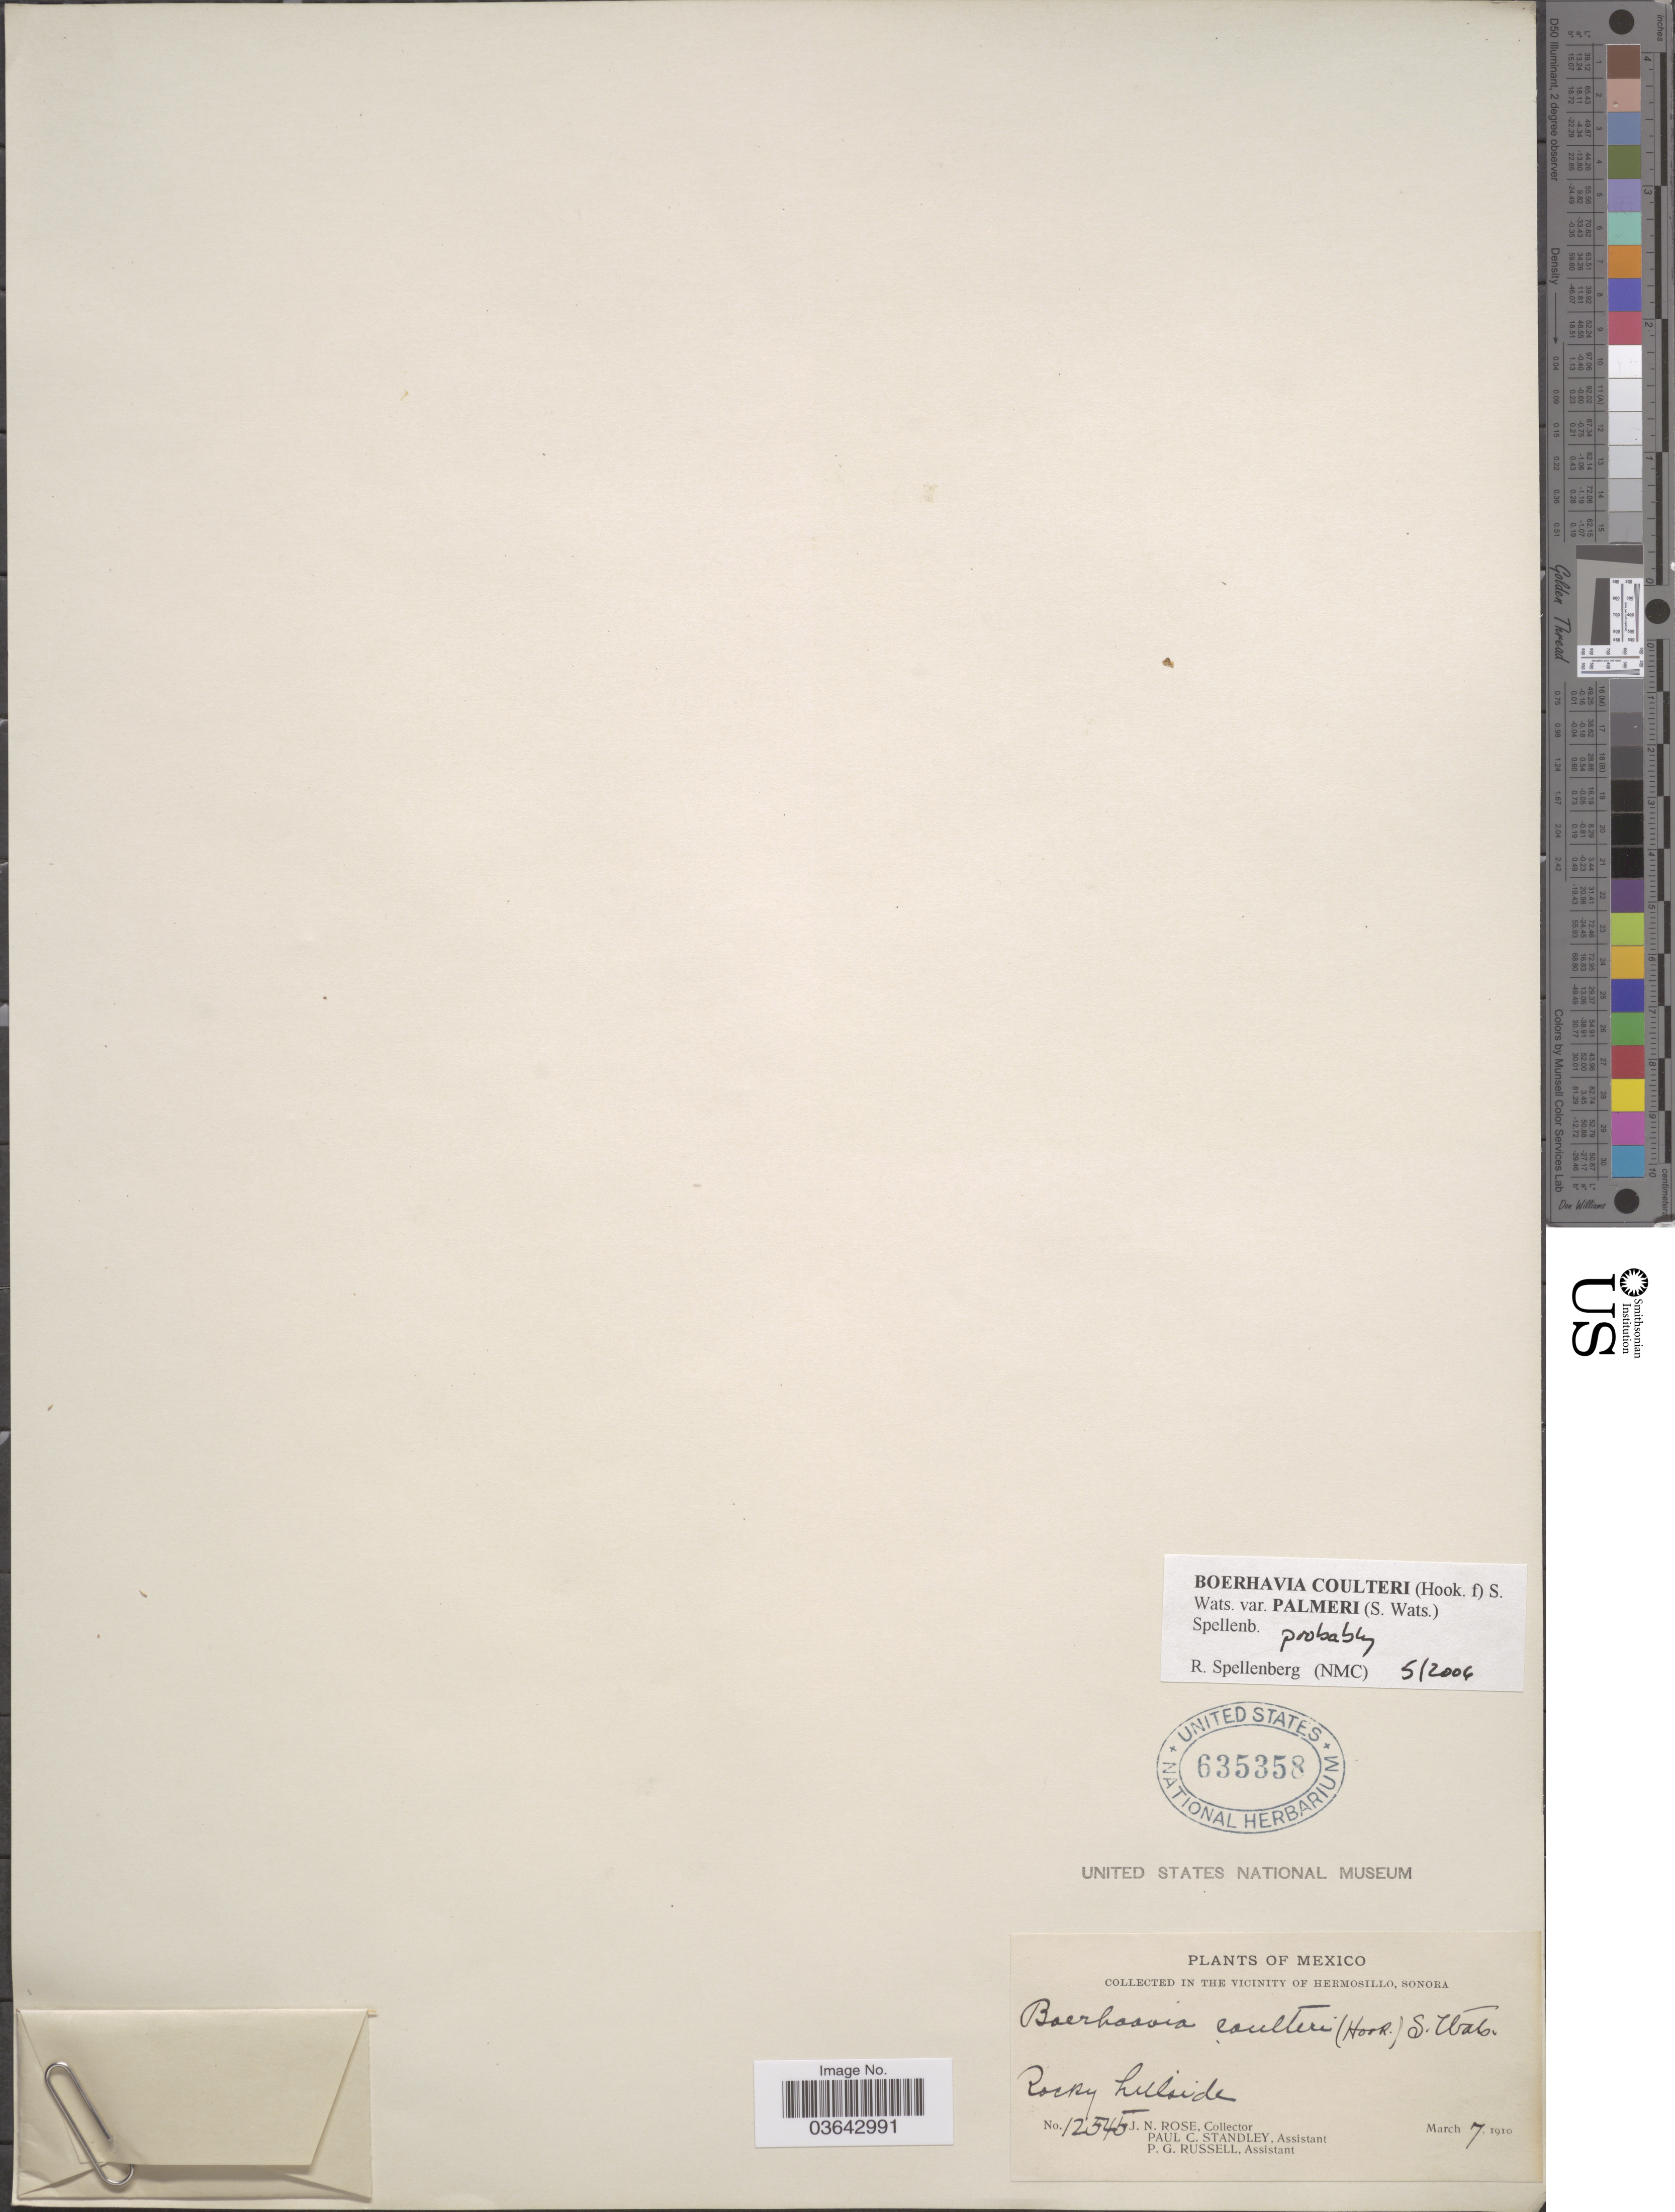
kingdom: Plantae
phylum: Tracheophyta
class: Magnoliopsida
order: Caryophyllales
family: Nyctaginaceae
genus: Boerhavia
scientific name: Boerhavia coulteri var. palmeri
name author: (S. Watson) Spellenb.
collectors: J. N. Rose, P. C. Standley & P. G. Russell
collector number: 12545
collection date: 1910-03-07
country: Mexico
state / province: Sonora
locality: In the vicinity of Hermosillo. Rocky hillside.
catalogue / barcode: US 635358